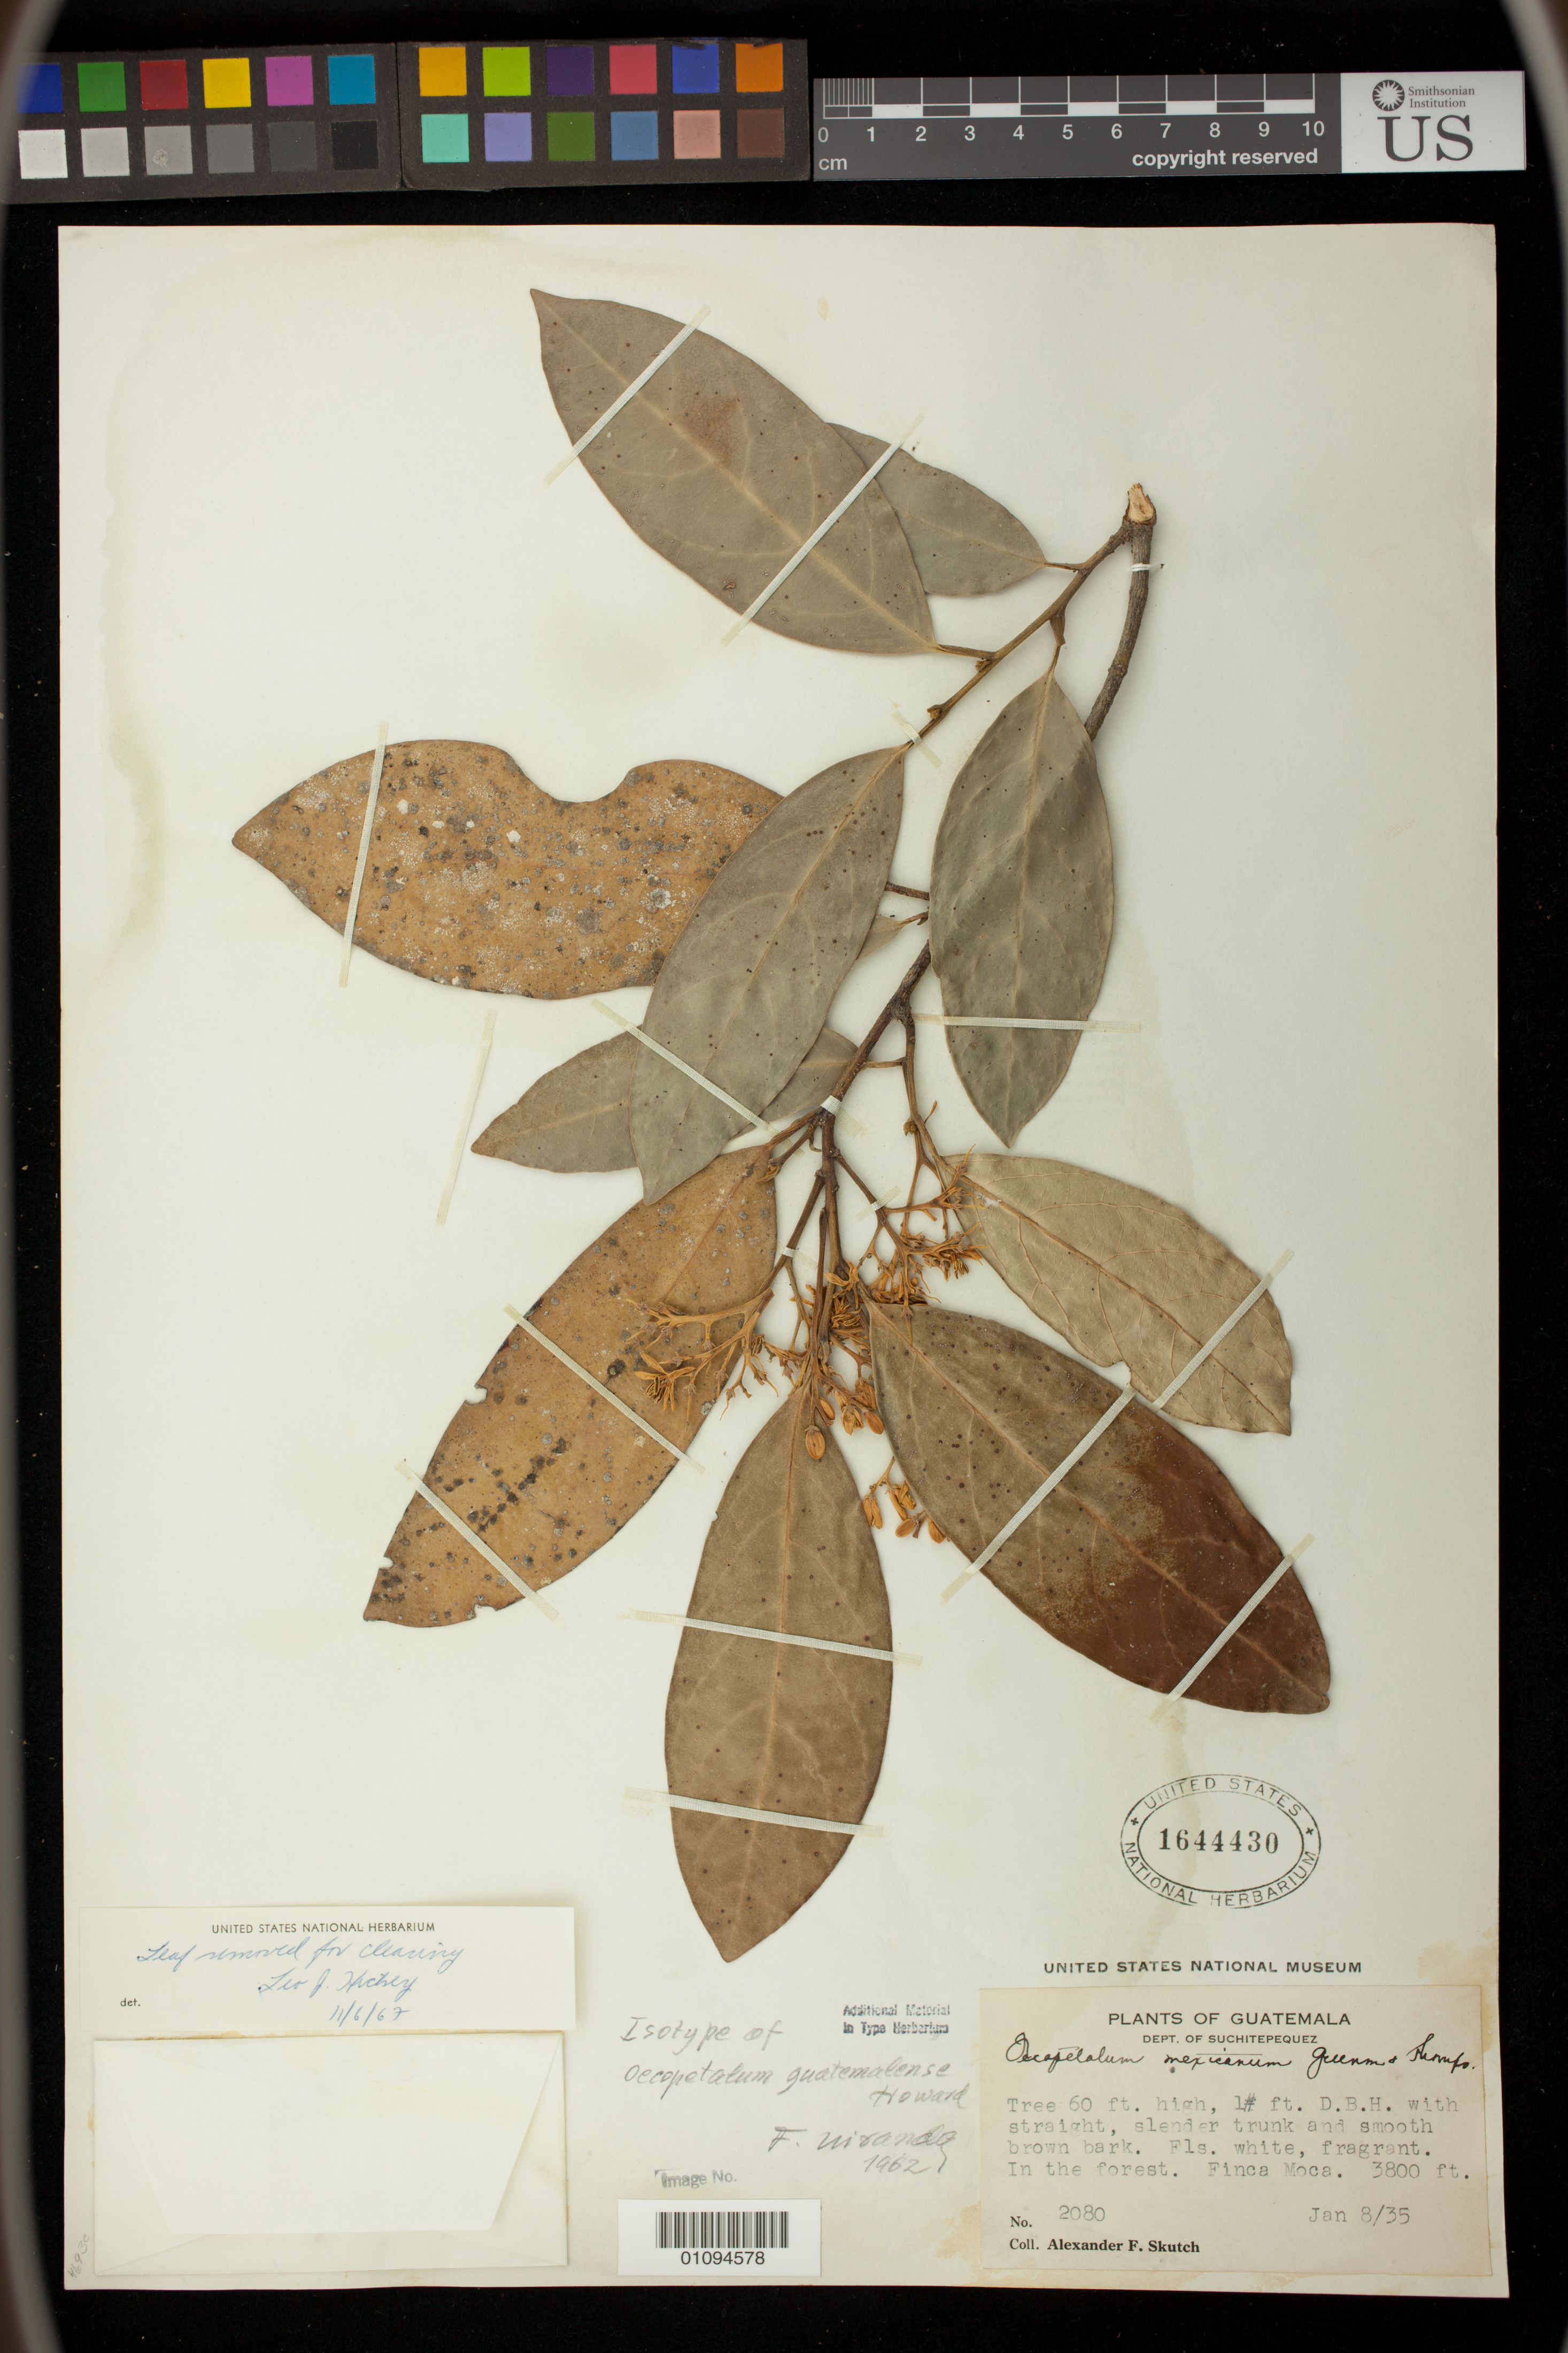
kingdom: Plantae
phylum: Tracheophyta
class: Magnoliopsida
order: Metteniusales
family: Metteniusaceae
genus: Oecopetalum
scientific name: Oecopetalum guatemalense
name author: R.A. Howard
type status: Isotype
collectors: A. F. Skutch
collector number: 2080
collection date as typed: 08 Jan 1935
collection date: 1935-01-08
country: Guatemala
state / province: Suchitepéquez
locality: Finca Moca.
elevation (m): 1140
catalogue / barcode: US 1644430